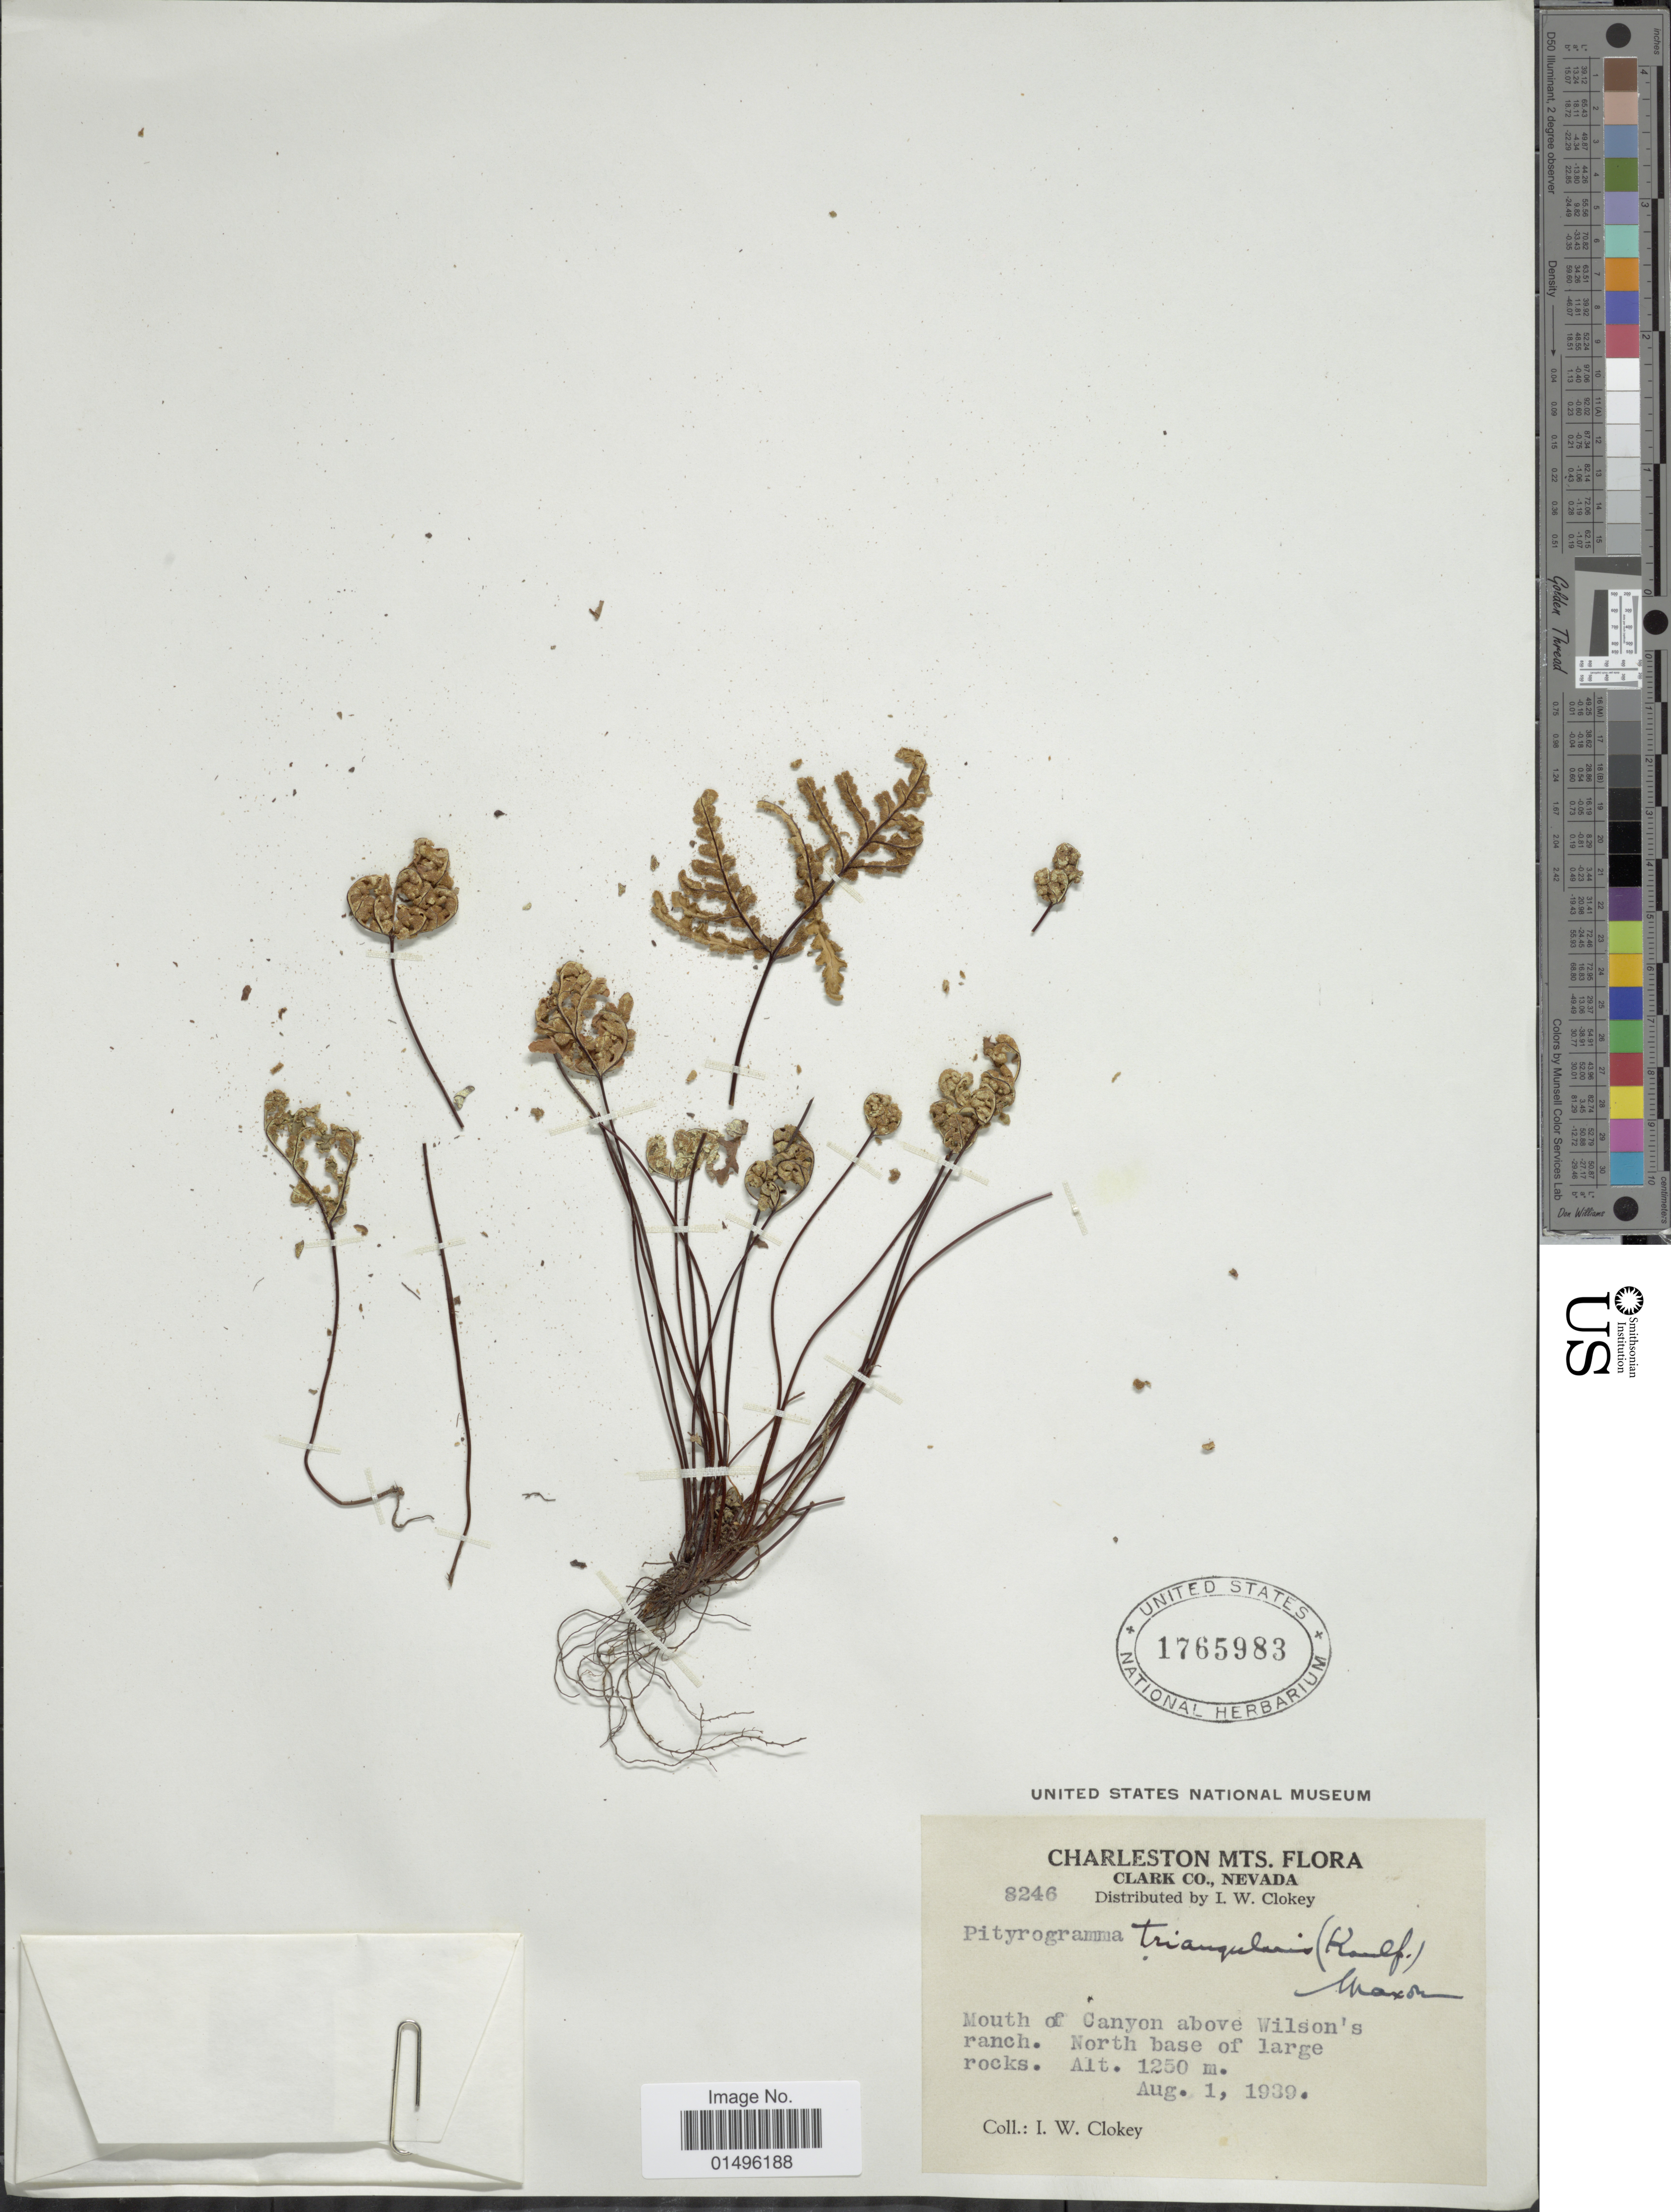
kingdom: Plantae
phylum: Tracheophyta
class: Polypodiopsida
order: Polypodiales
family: Pteridaceae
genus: Pentagramma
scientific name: Pentagramma triangularis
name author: (Kaulf.) Yatsk. et al.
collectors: I. W. Clokey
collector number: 8246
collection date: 1939-08-01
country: United States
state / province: Nevada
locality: Nevada, Charleston Mts., Clark Co., Mouth of Canon above Wilson's ranch, North base of large rocks.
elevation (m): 1250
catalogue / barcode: US 1765983